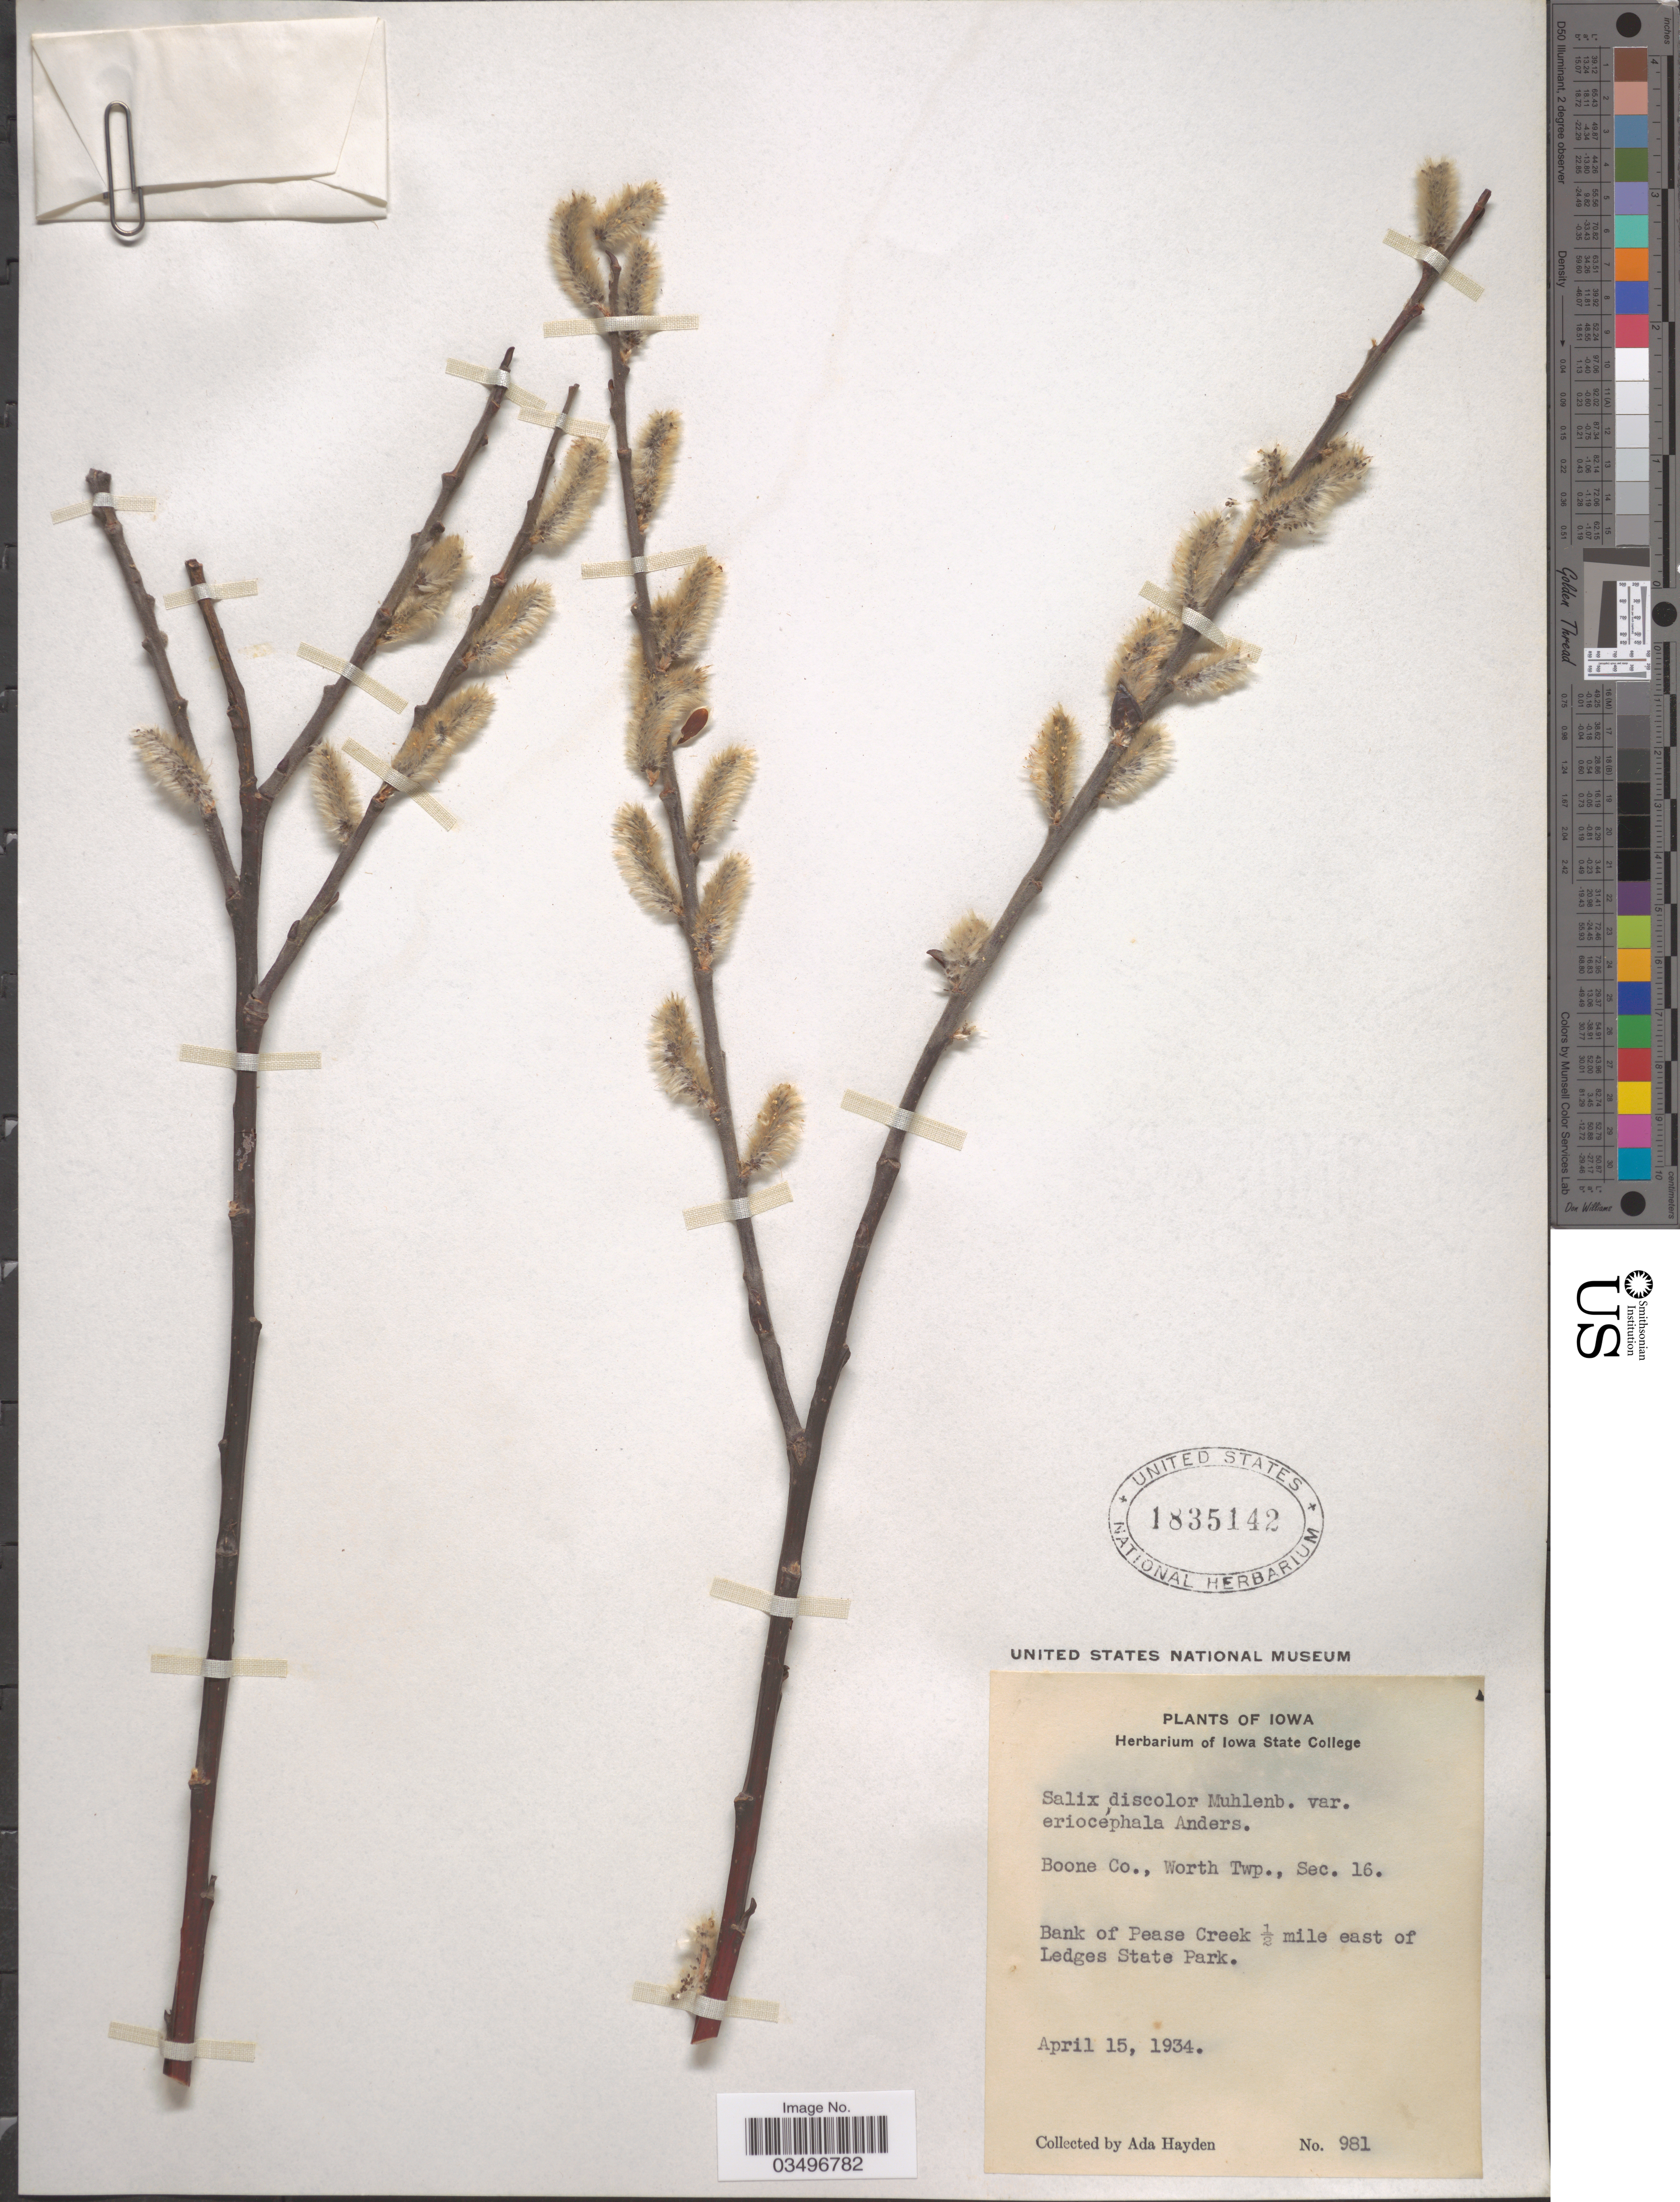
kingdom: Plantae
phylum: Tracheophyta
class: Magnoliopsida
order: Malpighiales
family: Salicaceae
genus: Salix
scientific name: Salix discolor var. eriocephala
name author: (Michx.) Andersson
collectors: Ada Hayden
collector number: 981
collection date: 1934-04-15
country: United States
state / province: Iowa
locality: Boone Co., Worth Twp., Sec. 16. Bank of Pease Creek ½ mile east of Ledges State Park.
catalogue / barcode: US 1835142